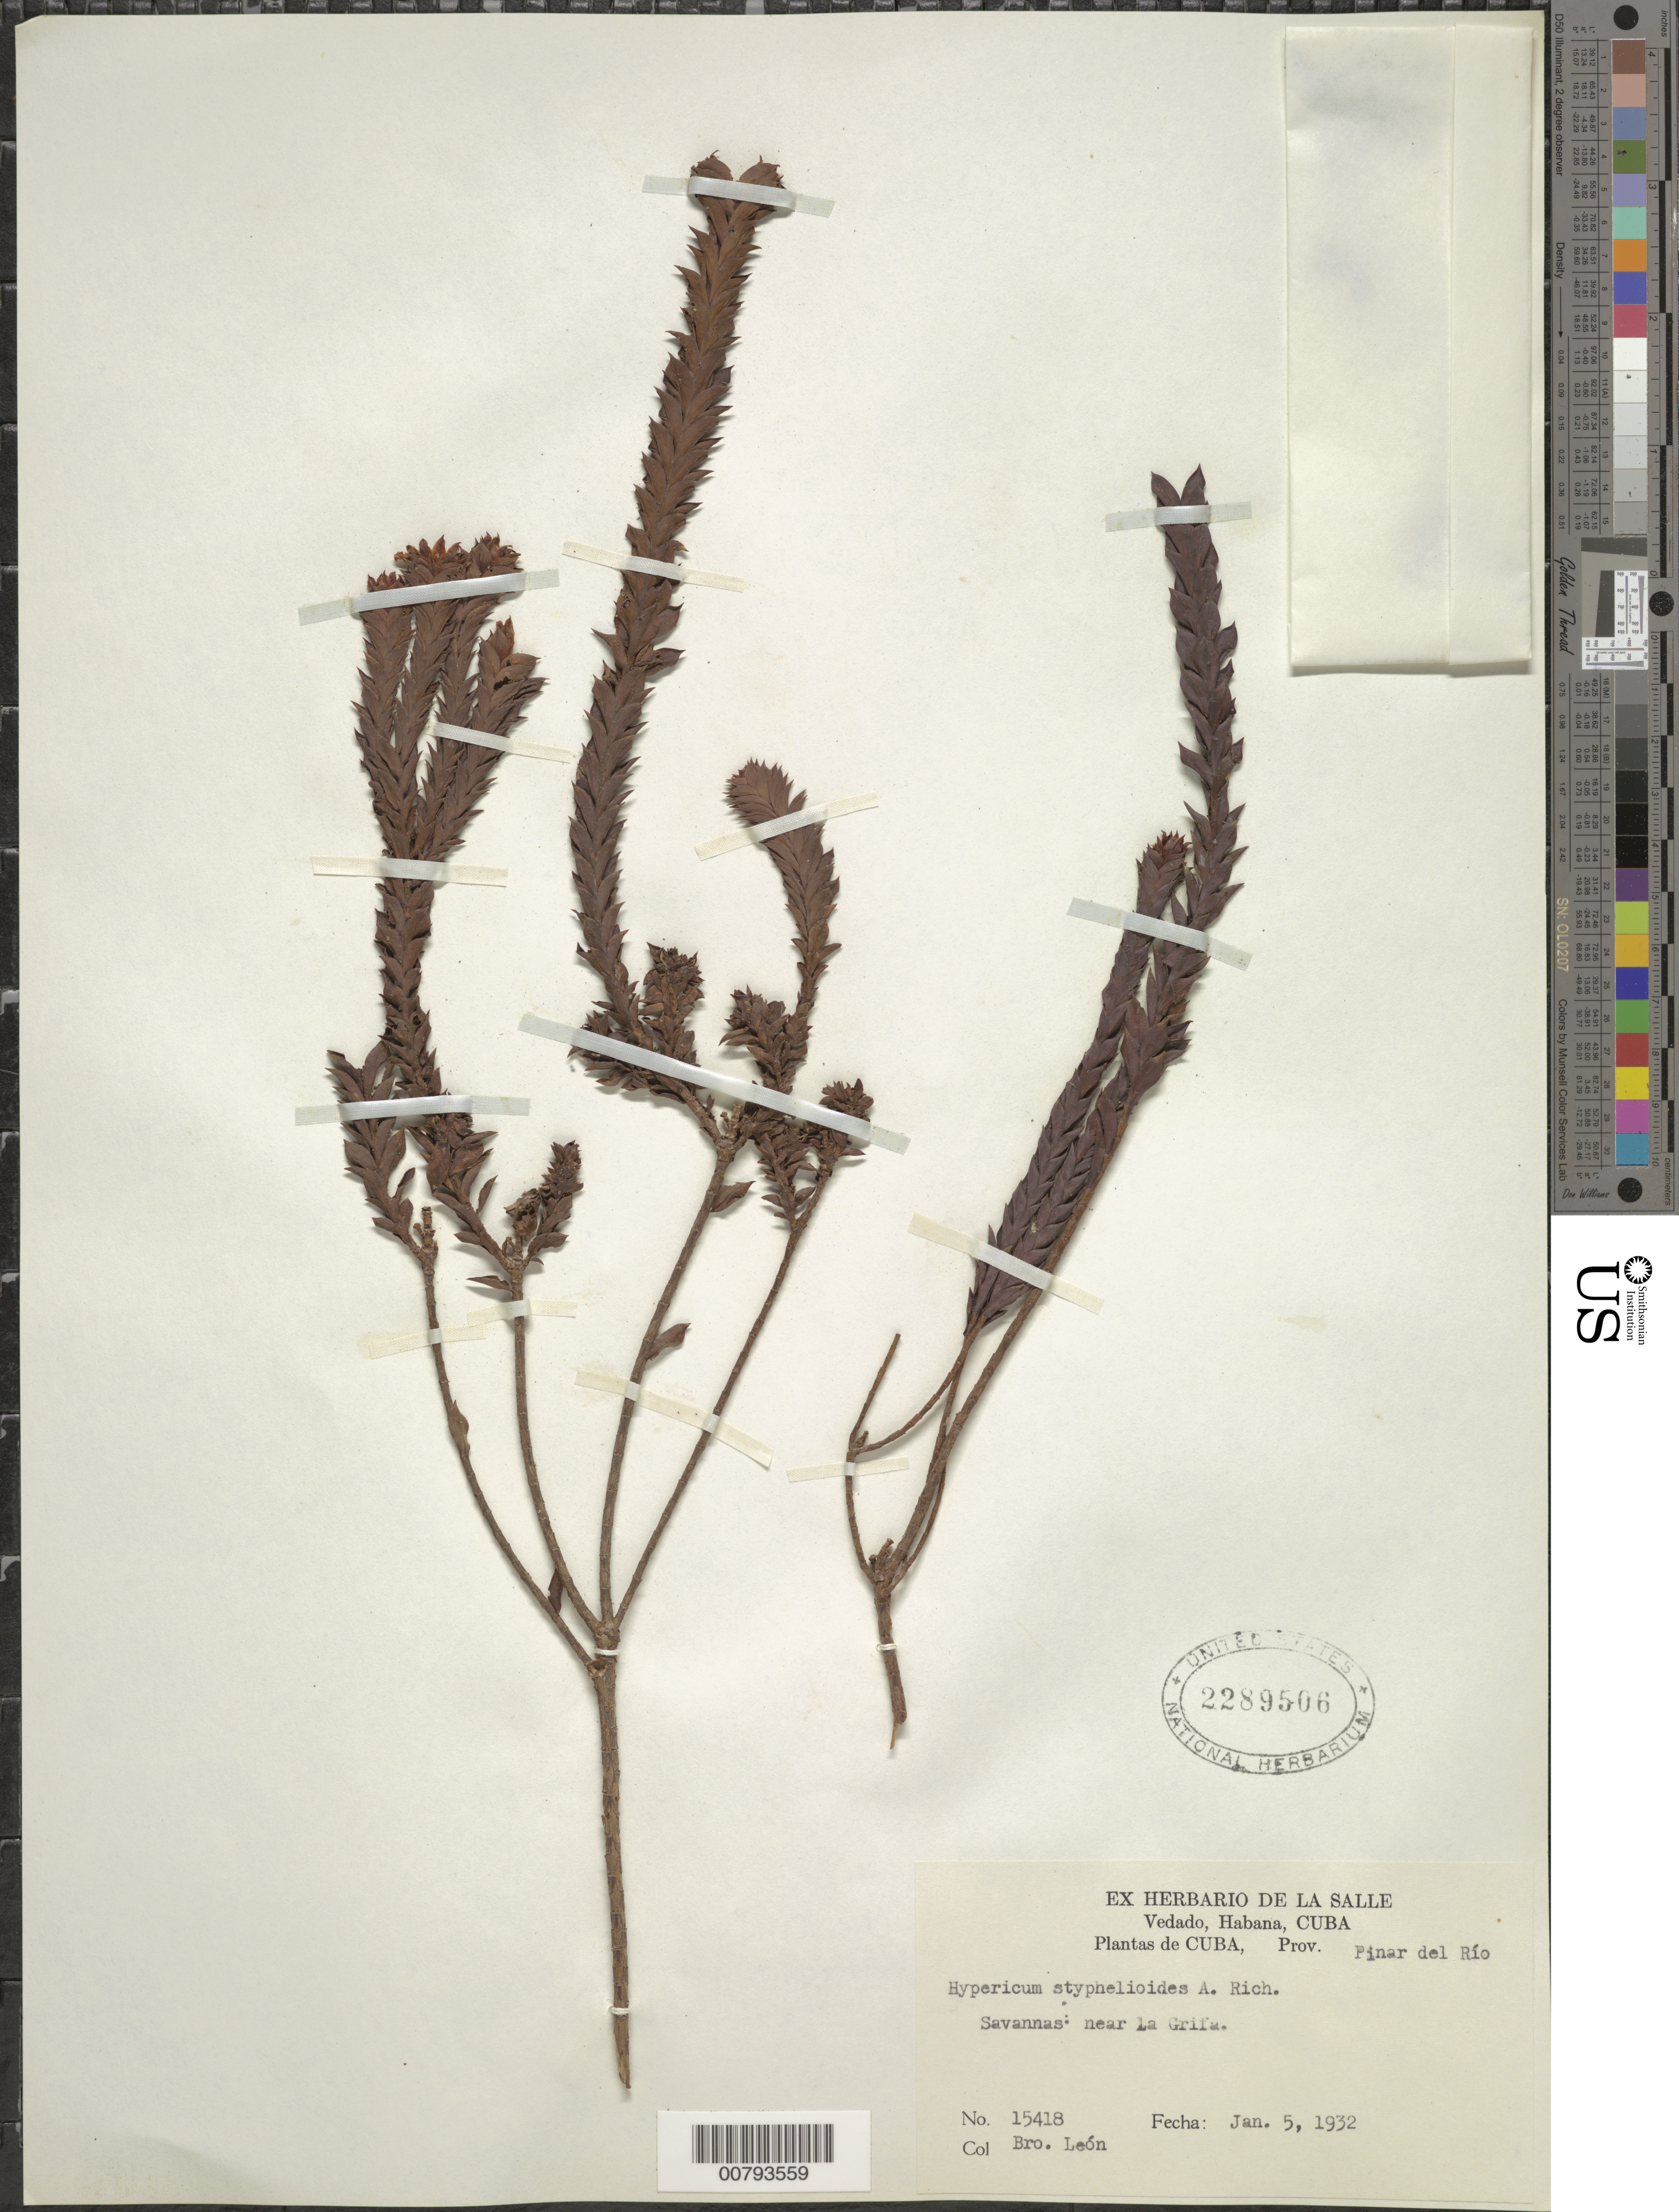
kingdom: Plantae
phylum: Tracheophyta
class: Magnoliopsida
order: Malpighiales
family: Hypericaceae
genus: Hypericum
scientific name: Hypericum styphelioides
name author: A. Rich.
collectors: Bro. León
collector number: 15418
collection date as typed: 05 Jan 1932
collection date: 1932-01-05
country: Cuba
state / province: Pinar del Río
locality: Savannas near La Grifa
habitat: Savanna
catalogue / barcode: US 2289506